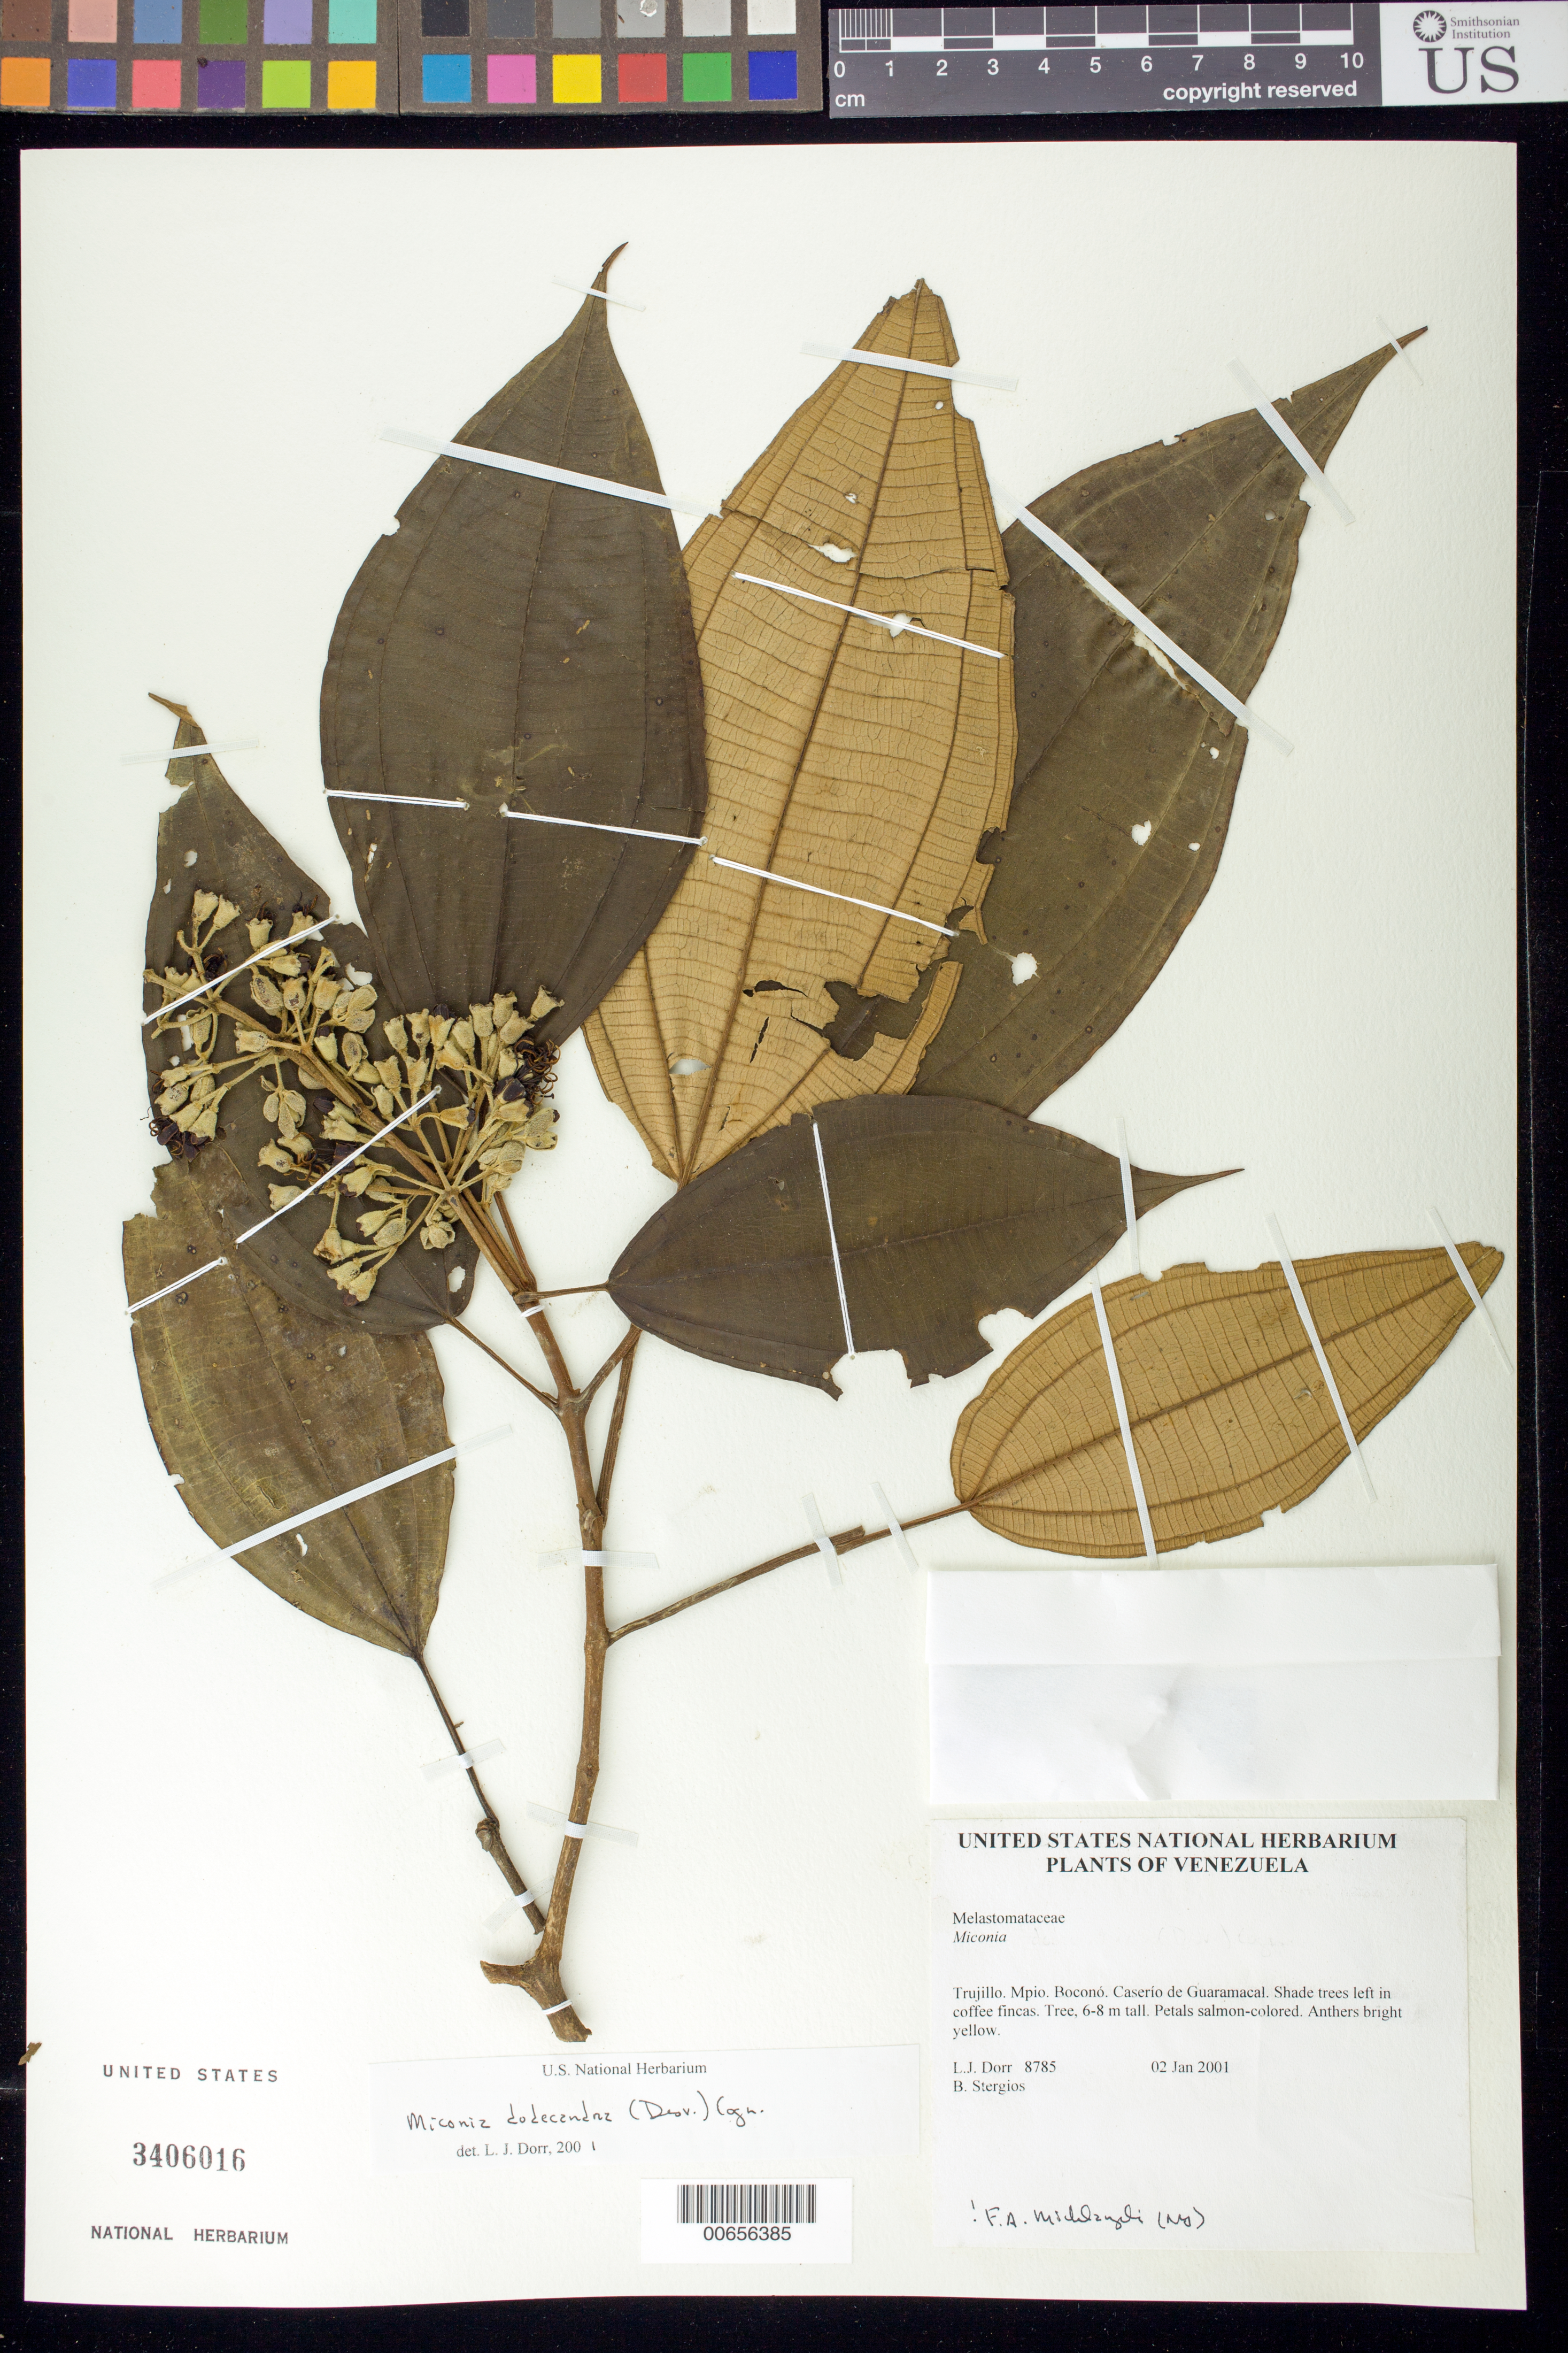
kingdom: Plantae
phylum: Tracheophyta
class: Magnoliopsida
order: Myrtales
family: Melastomataceae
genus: Miconia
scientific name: Miconia dodecandra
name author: Cogn.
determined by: Dorr, L. J., (BOT), Smithsonian Institution - National Museum of Natural History (UNITED STATES)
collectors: L. J. Dorr & B. G. Stergios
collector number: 8785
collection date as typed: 02 Jan 2001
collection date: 2001-01-02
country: Venezuela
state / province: Trujillo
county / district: Boconó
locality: Caserío de Guaramacal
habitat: Shade trees left in coffee fincas.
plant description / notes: AAU, CAS, CTES, F, K, MO, NY, PORT, US, VEN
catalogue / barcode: US 3406016